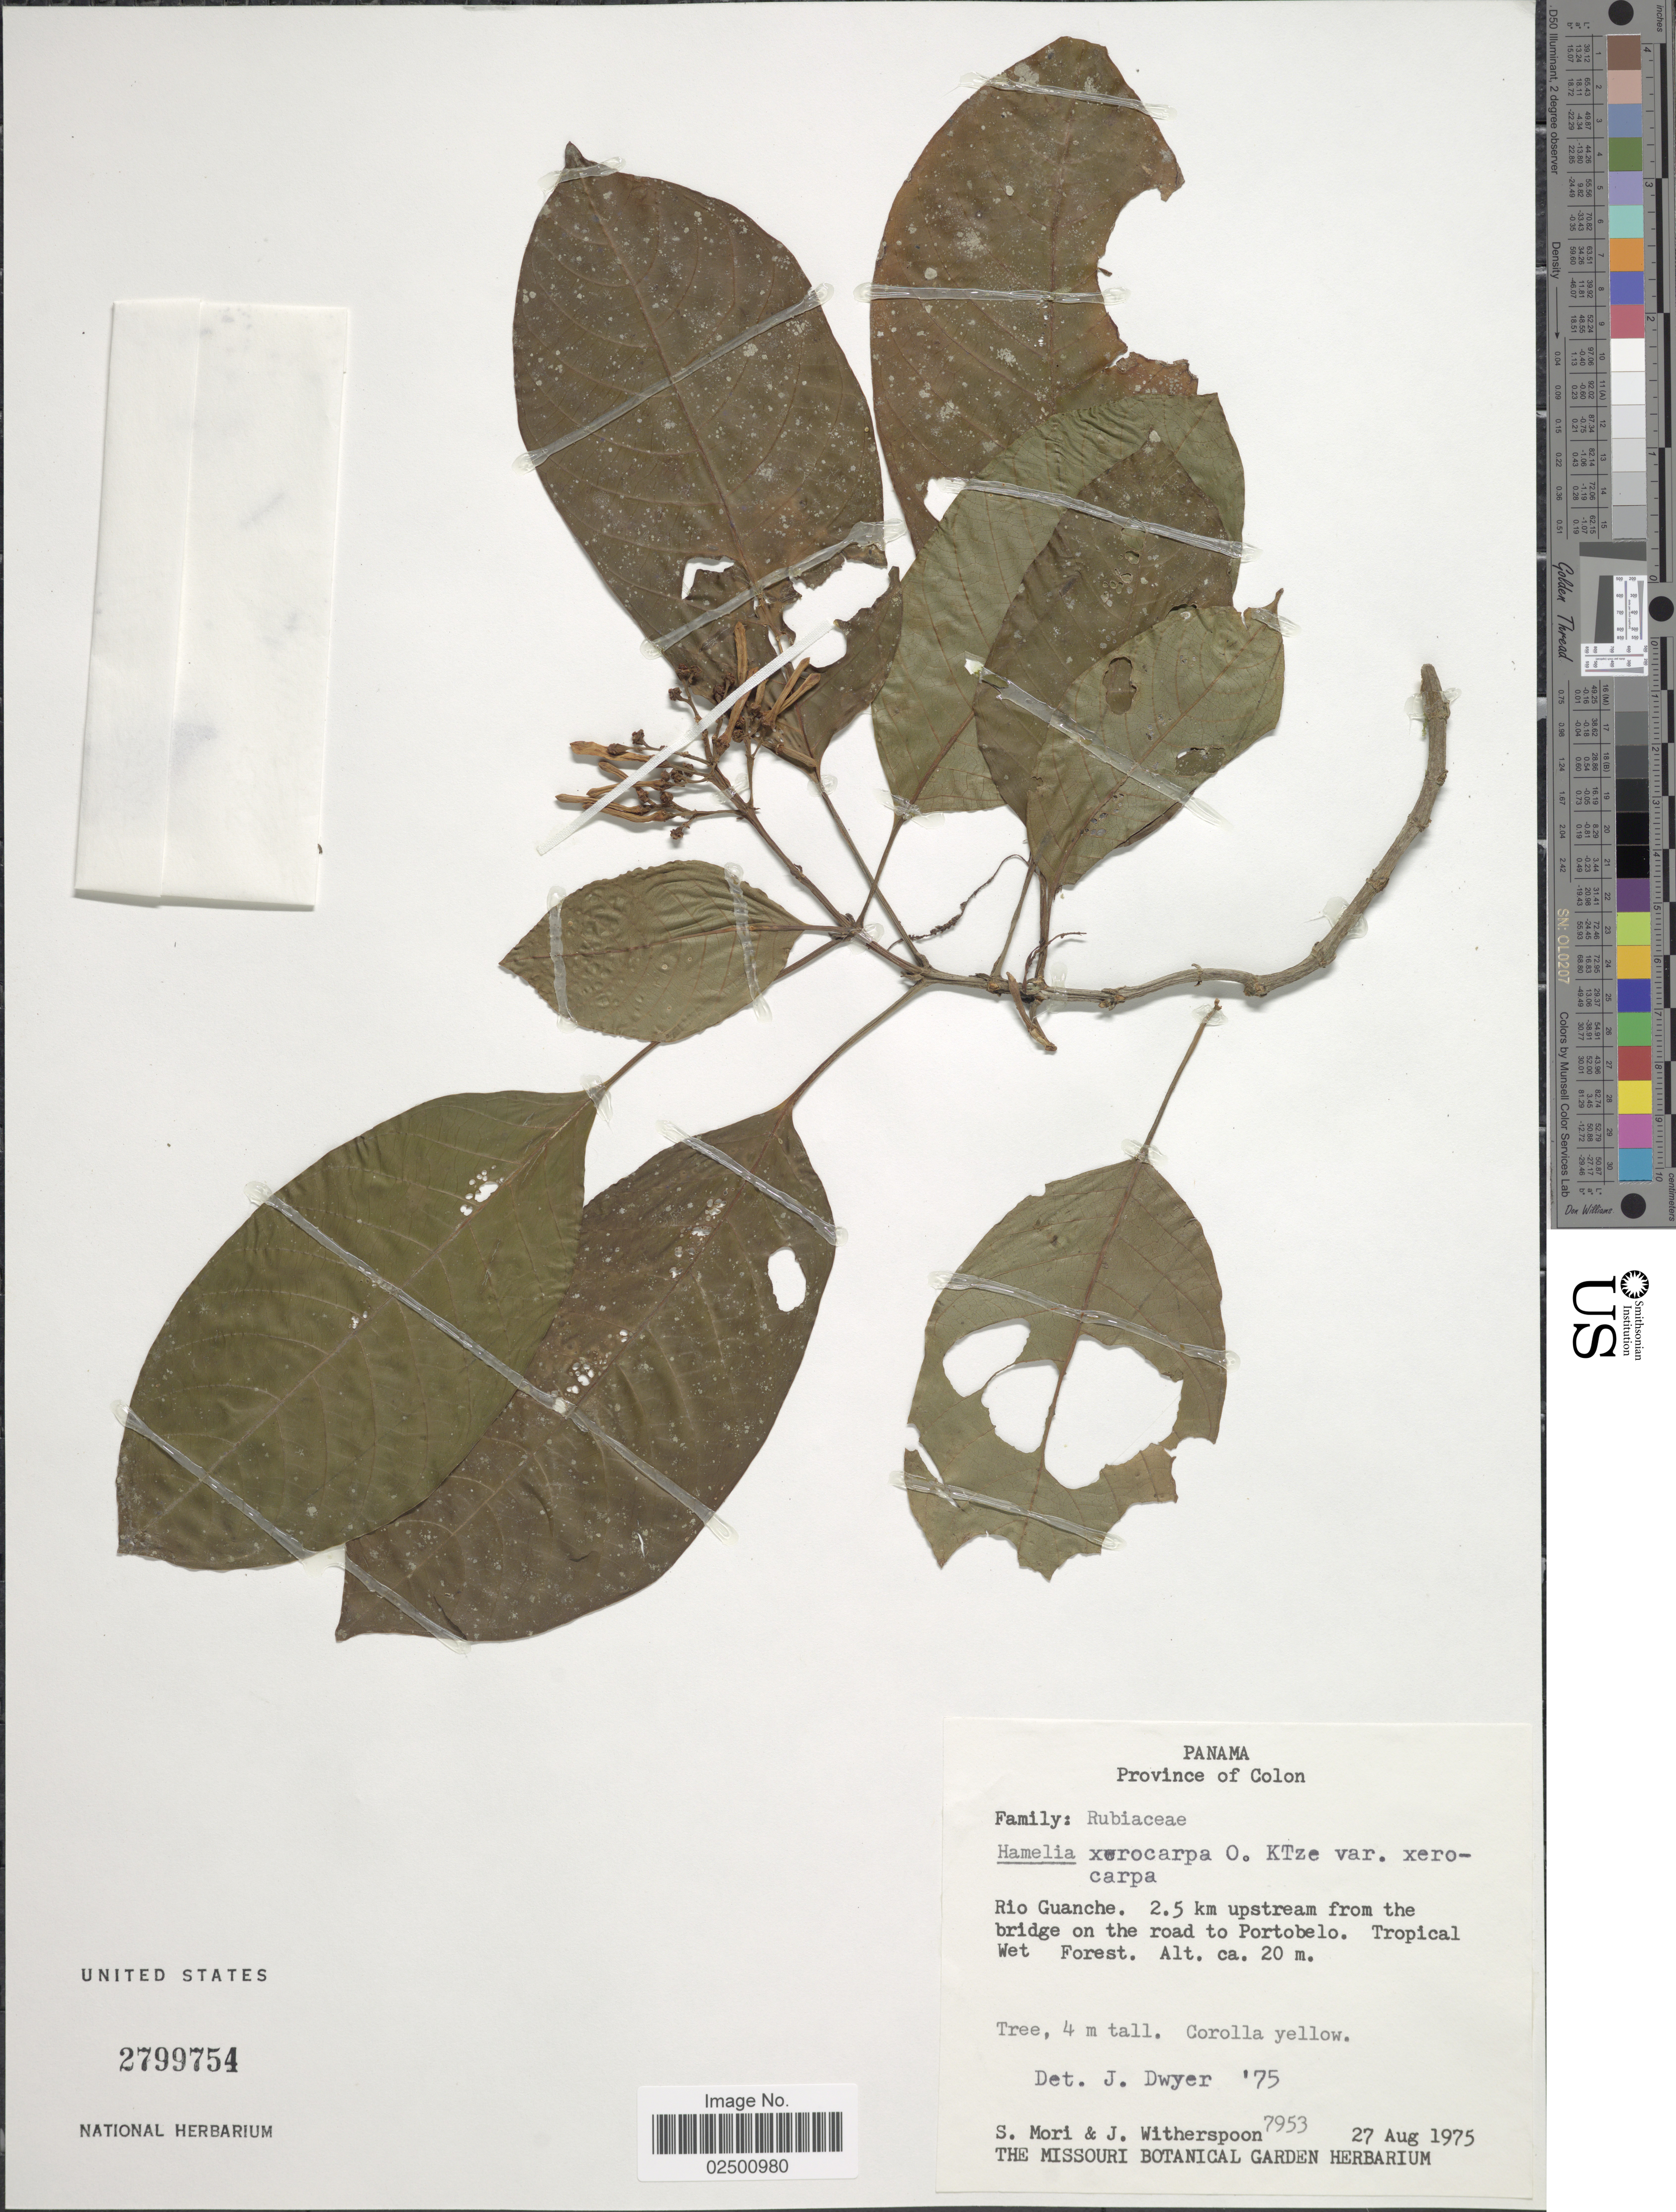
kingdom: Plantae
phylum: Tracheophyta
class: Magnoliopsida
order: Gentianales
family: Rubiaceae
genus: Hamelia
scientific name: Hamelia xerocarpa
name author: Kuntze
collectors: S. Mori & J. Witherspoon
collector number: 7953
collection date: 1975-08-27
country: Panama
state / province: Colón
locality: Province of Colon. Rio Guanche. 2.5 km upstream from the bridge on the road to Portobelo. Tropical Wet Forest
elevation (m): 20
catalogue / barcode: US 2799754